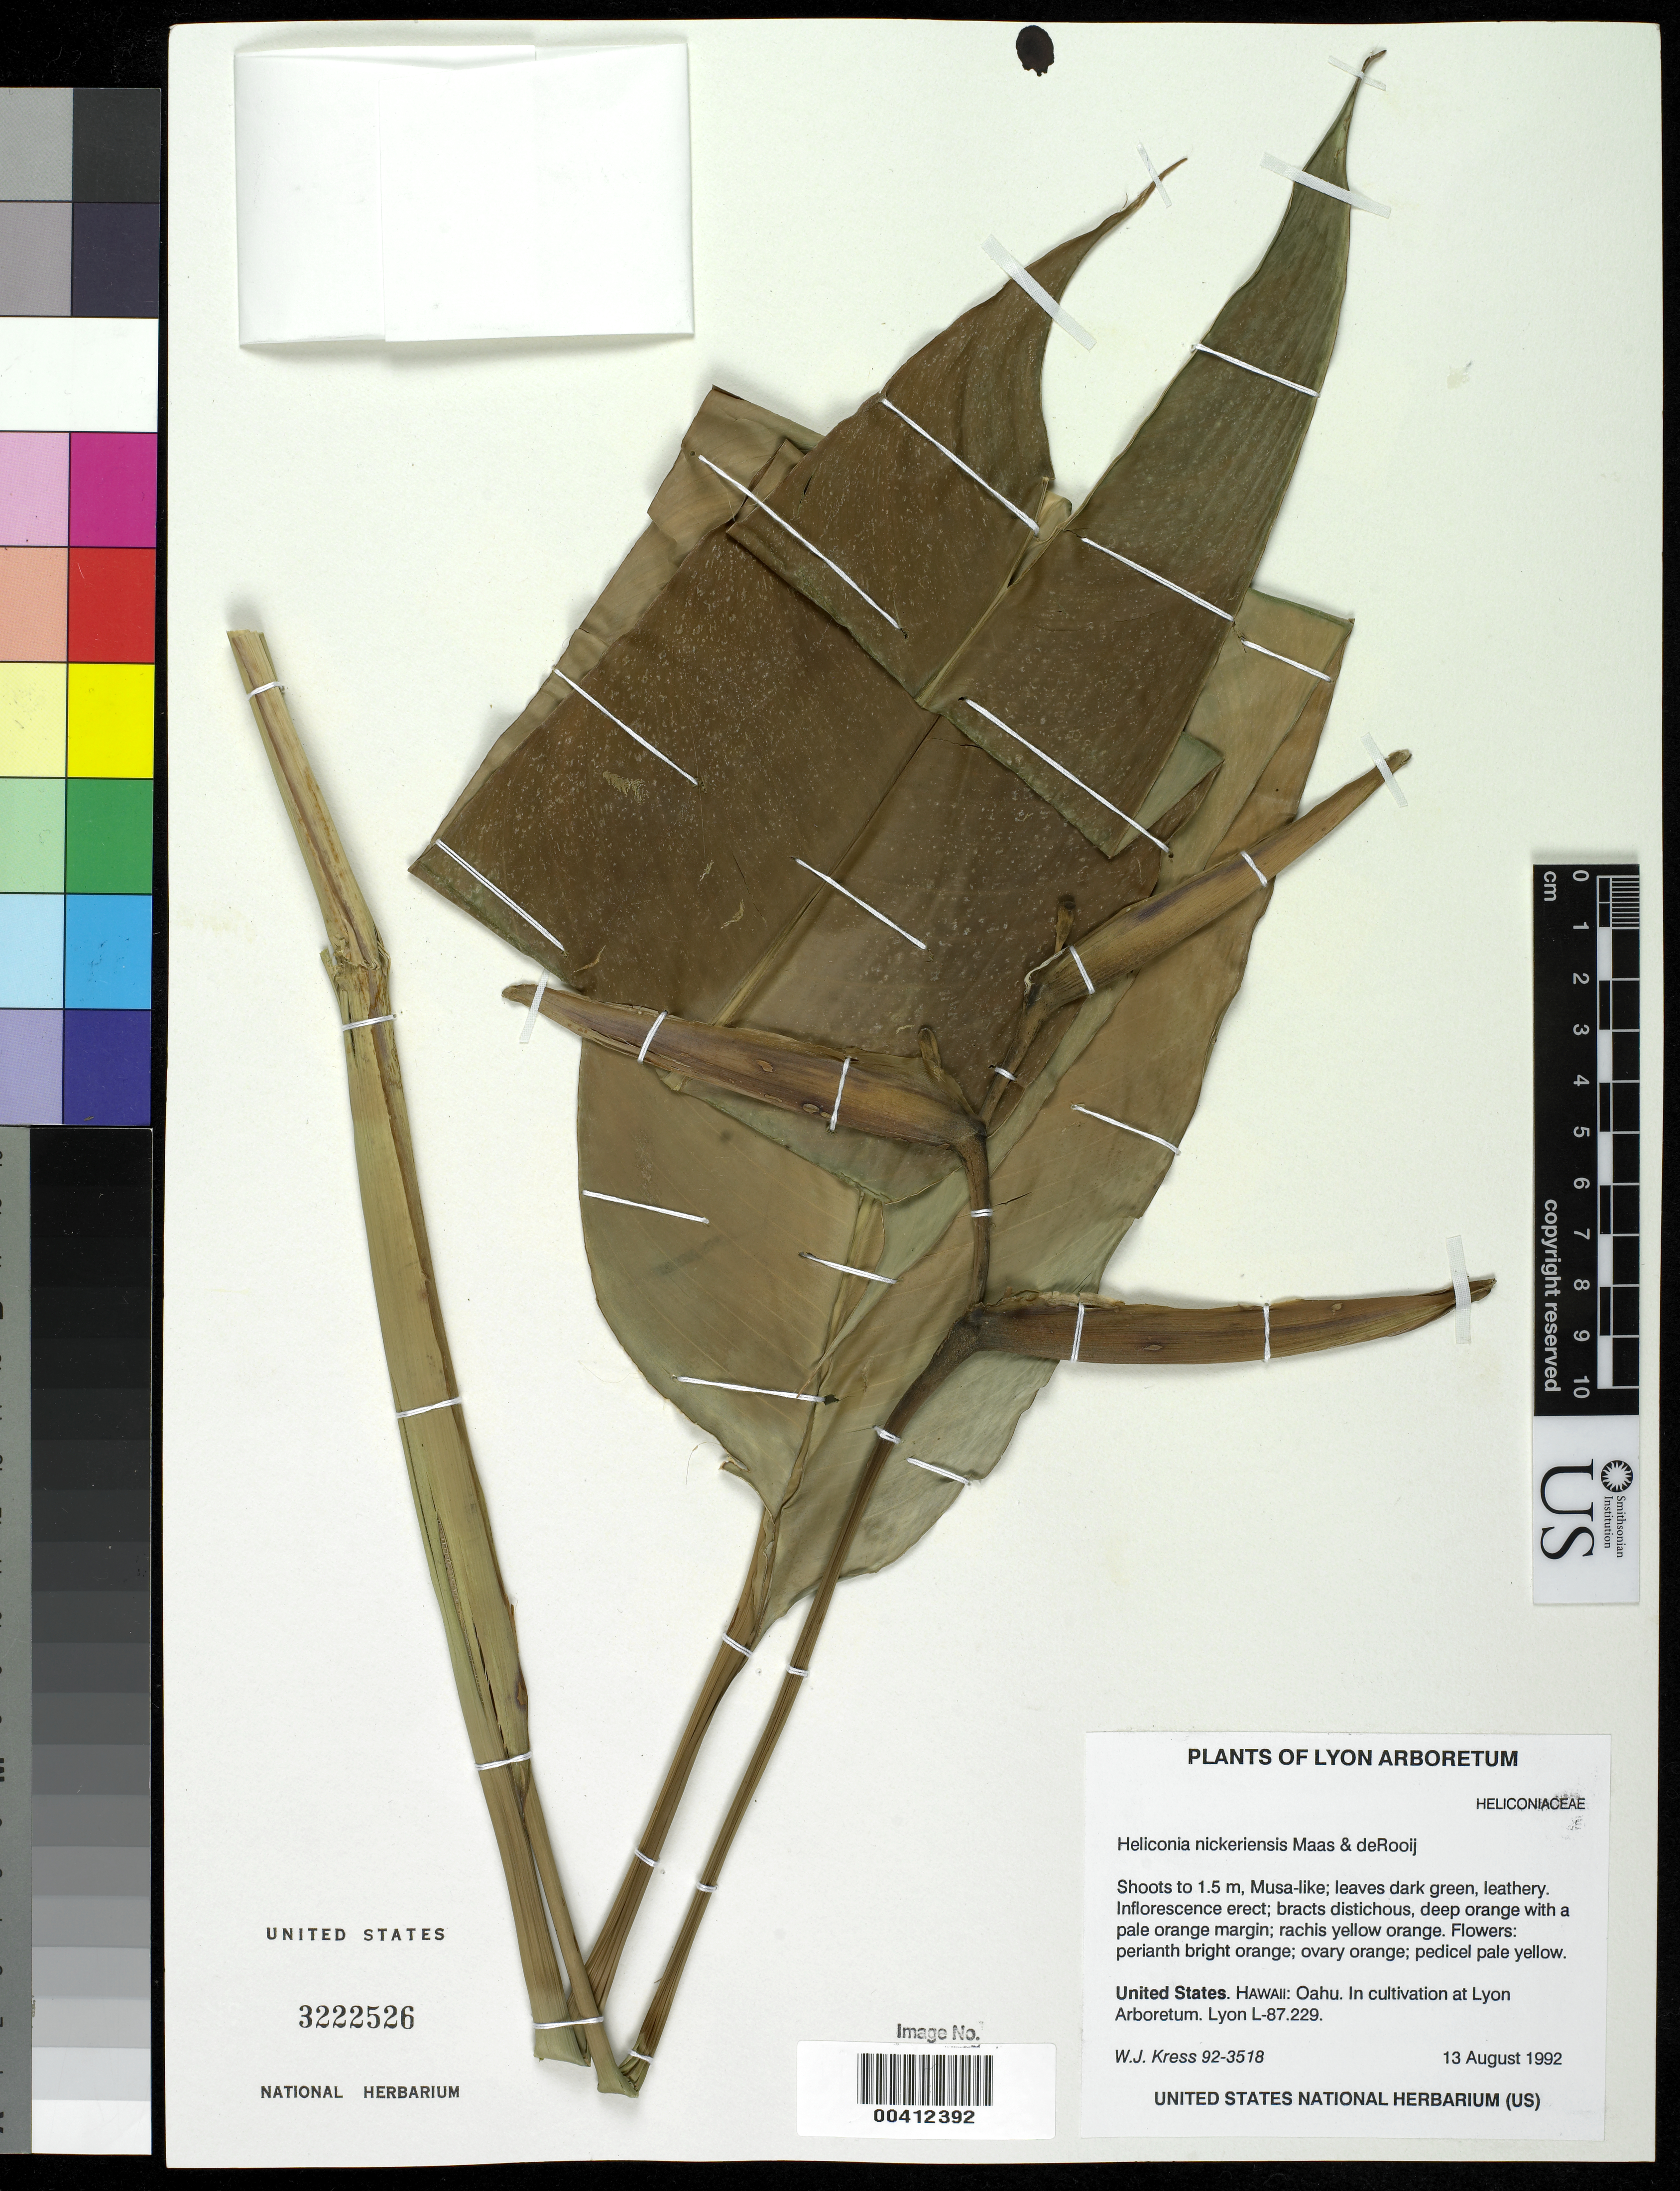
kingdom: Plantae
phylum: Tracheophyta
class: Liliopsida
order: Zingiberales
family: Heliconiaceae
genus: Heliconia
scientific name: Heliconia x nickeriensis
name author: Maas & de Rooij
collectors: W. J. Kress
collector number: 92-3518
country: United States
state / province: Hawaii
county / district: Honolulu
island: Oahu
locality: Lyon arboretum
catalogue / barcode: US 3222526